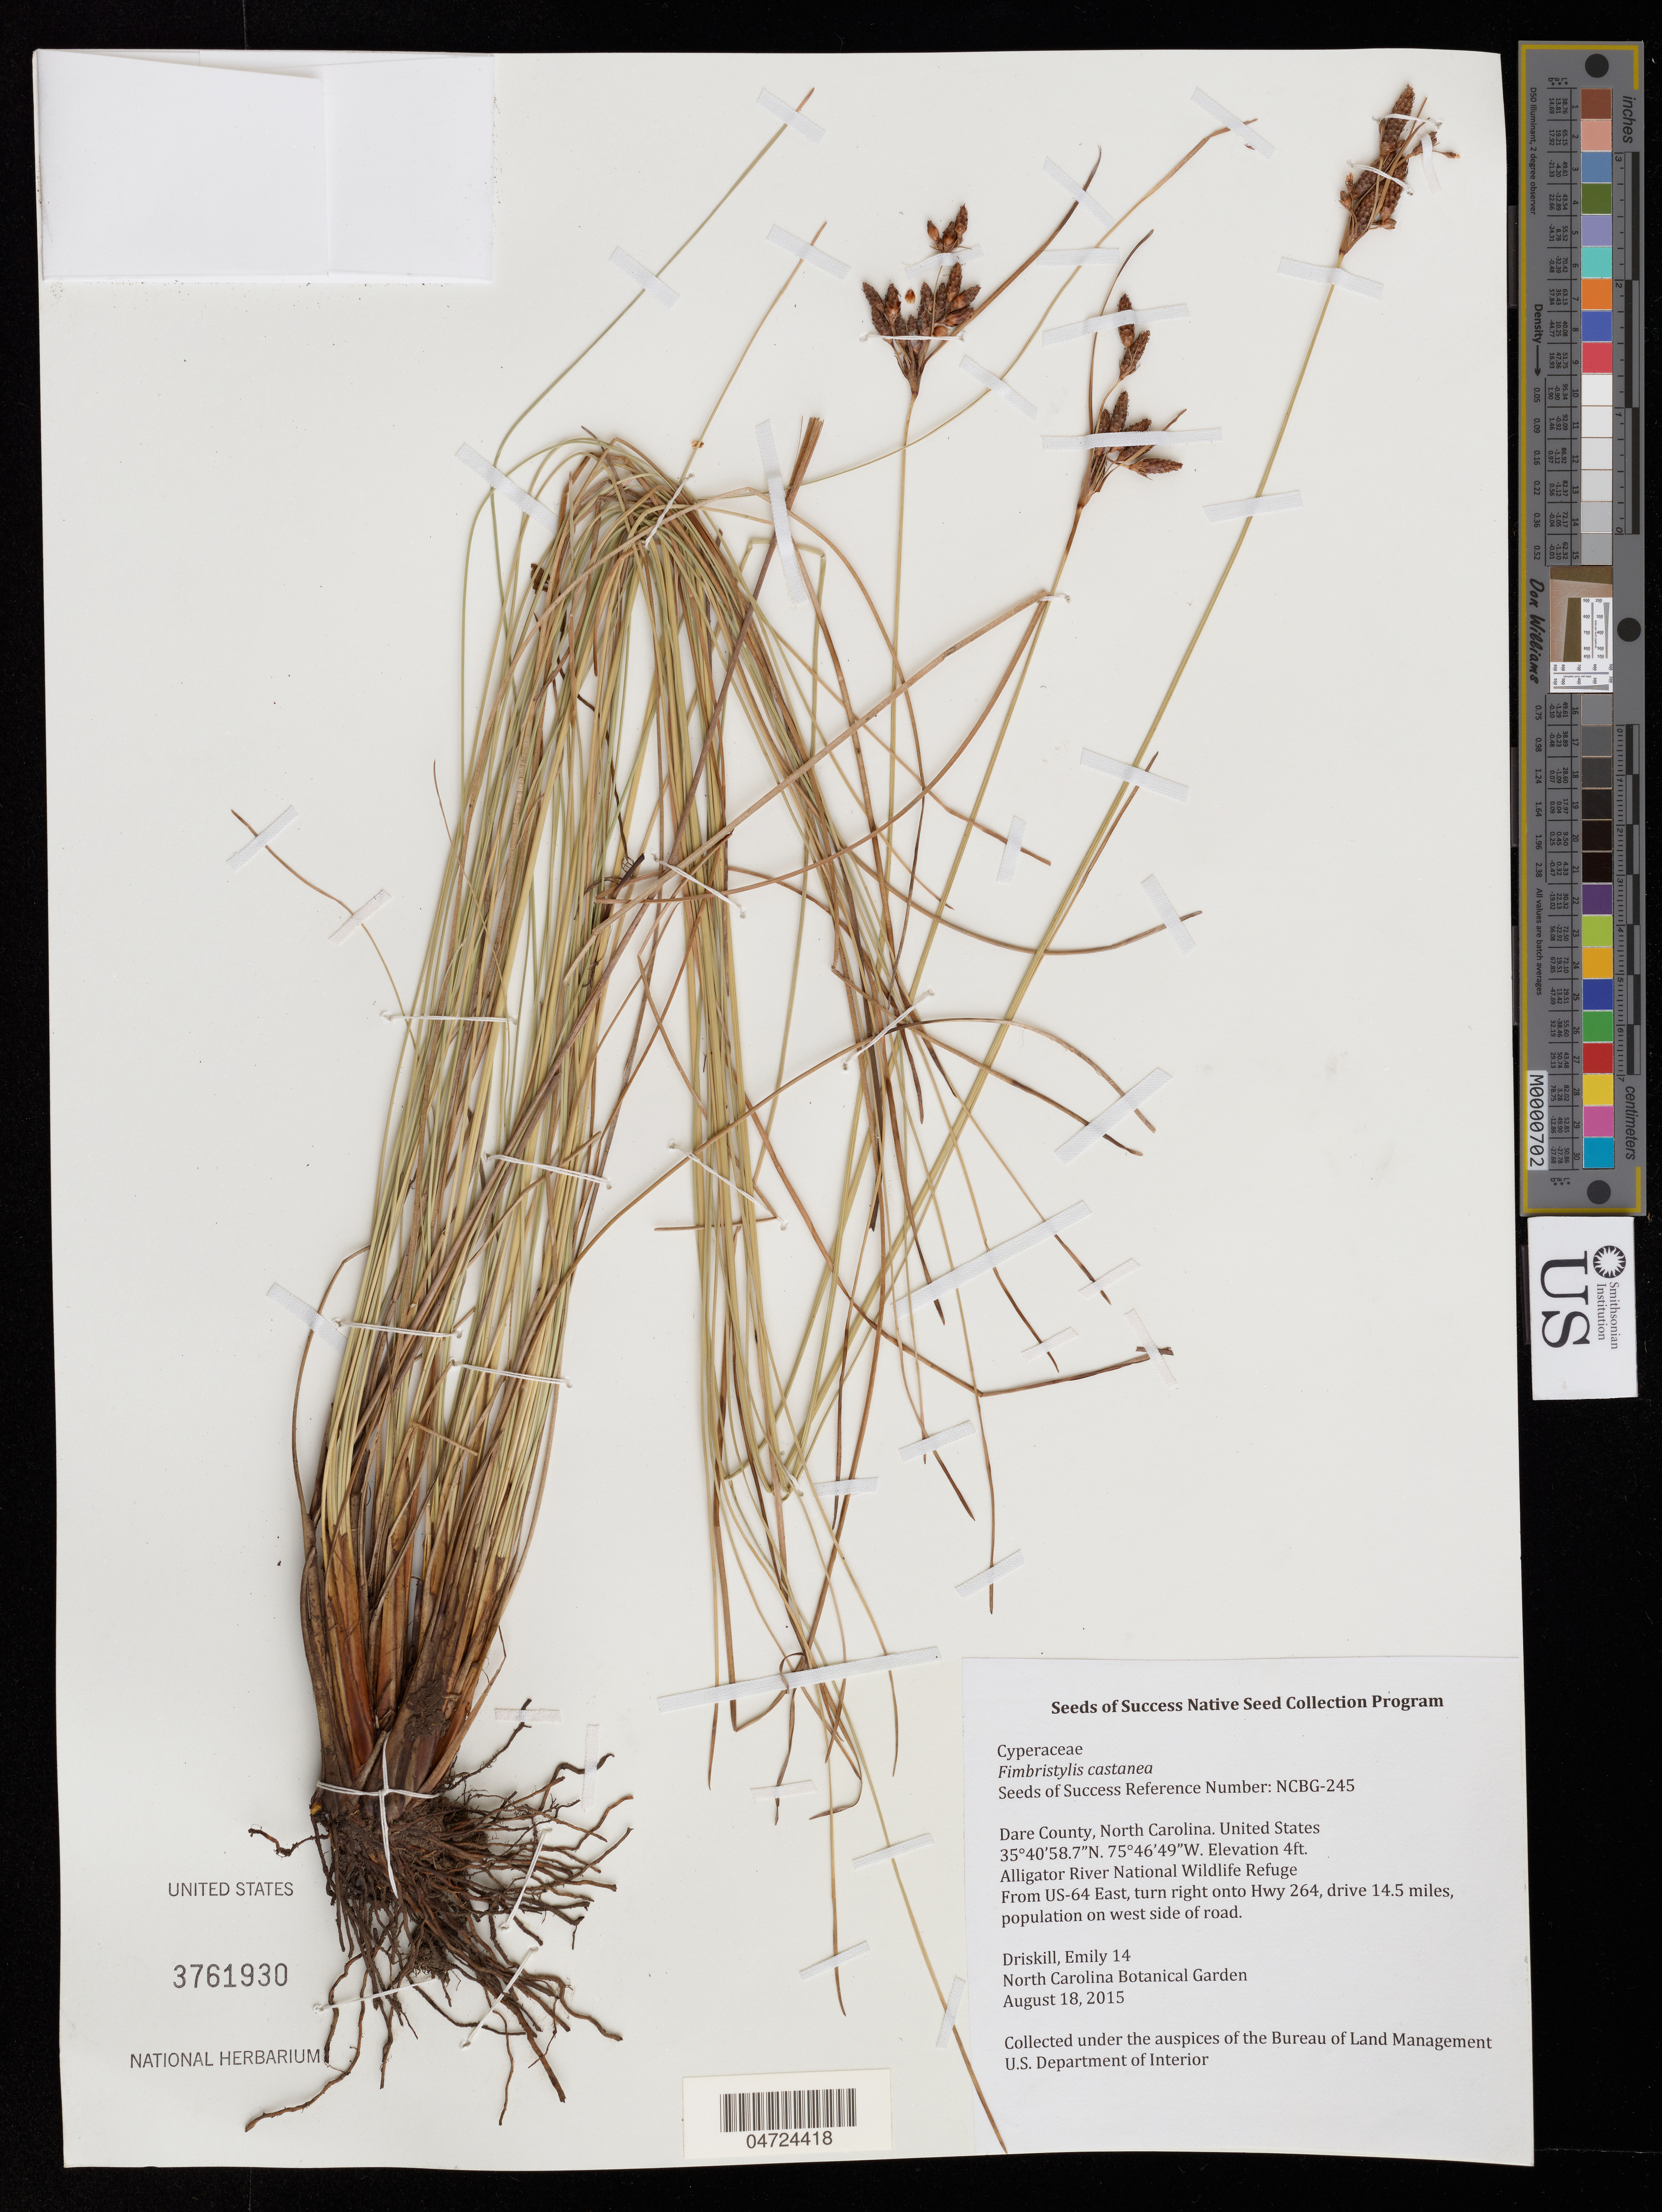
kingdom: Plantae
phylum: Tracheophyta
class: Liliopsida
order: Poales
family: Cyperaceae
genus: Fimbristylis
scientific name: Fimbristylis castanea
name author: (Michx.) Vahl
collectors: E. Driskill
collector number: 14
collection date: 2015-08-18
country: United States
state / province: North Carolina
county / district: Dare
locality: Dare County. Alligator River National Wildlife Refuge. From US-64 East, turn right onto Hwy 264, drive 14.5 miles, population on west side of road.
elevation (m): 1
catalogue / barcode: US 3761930